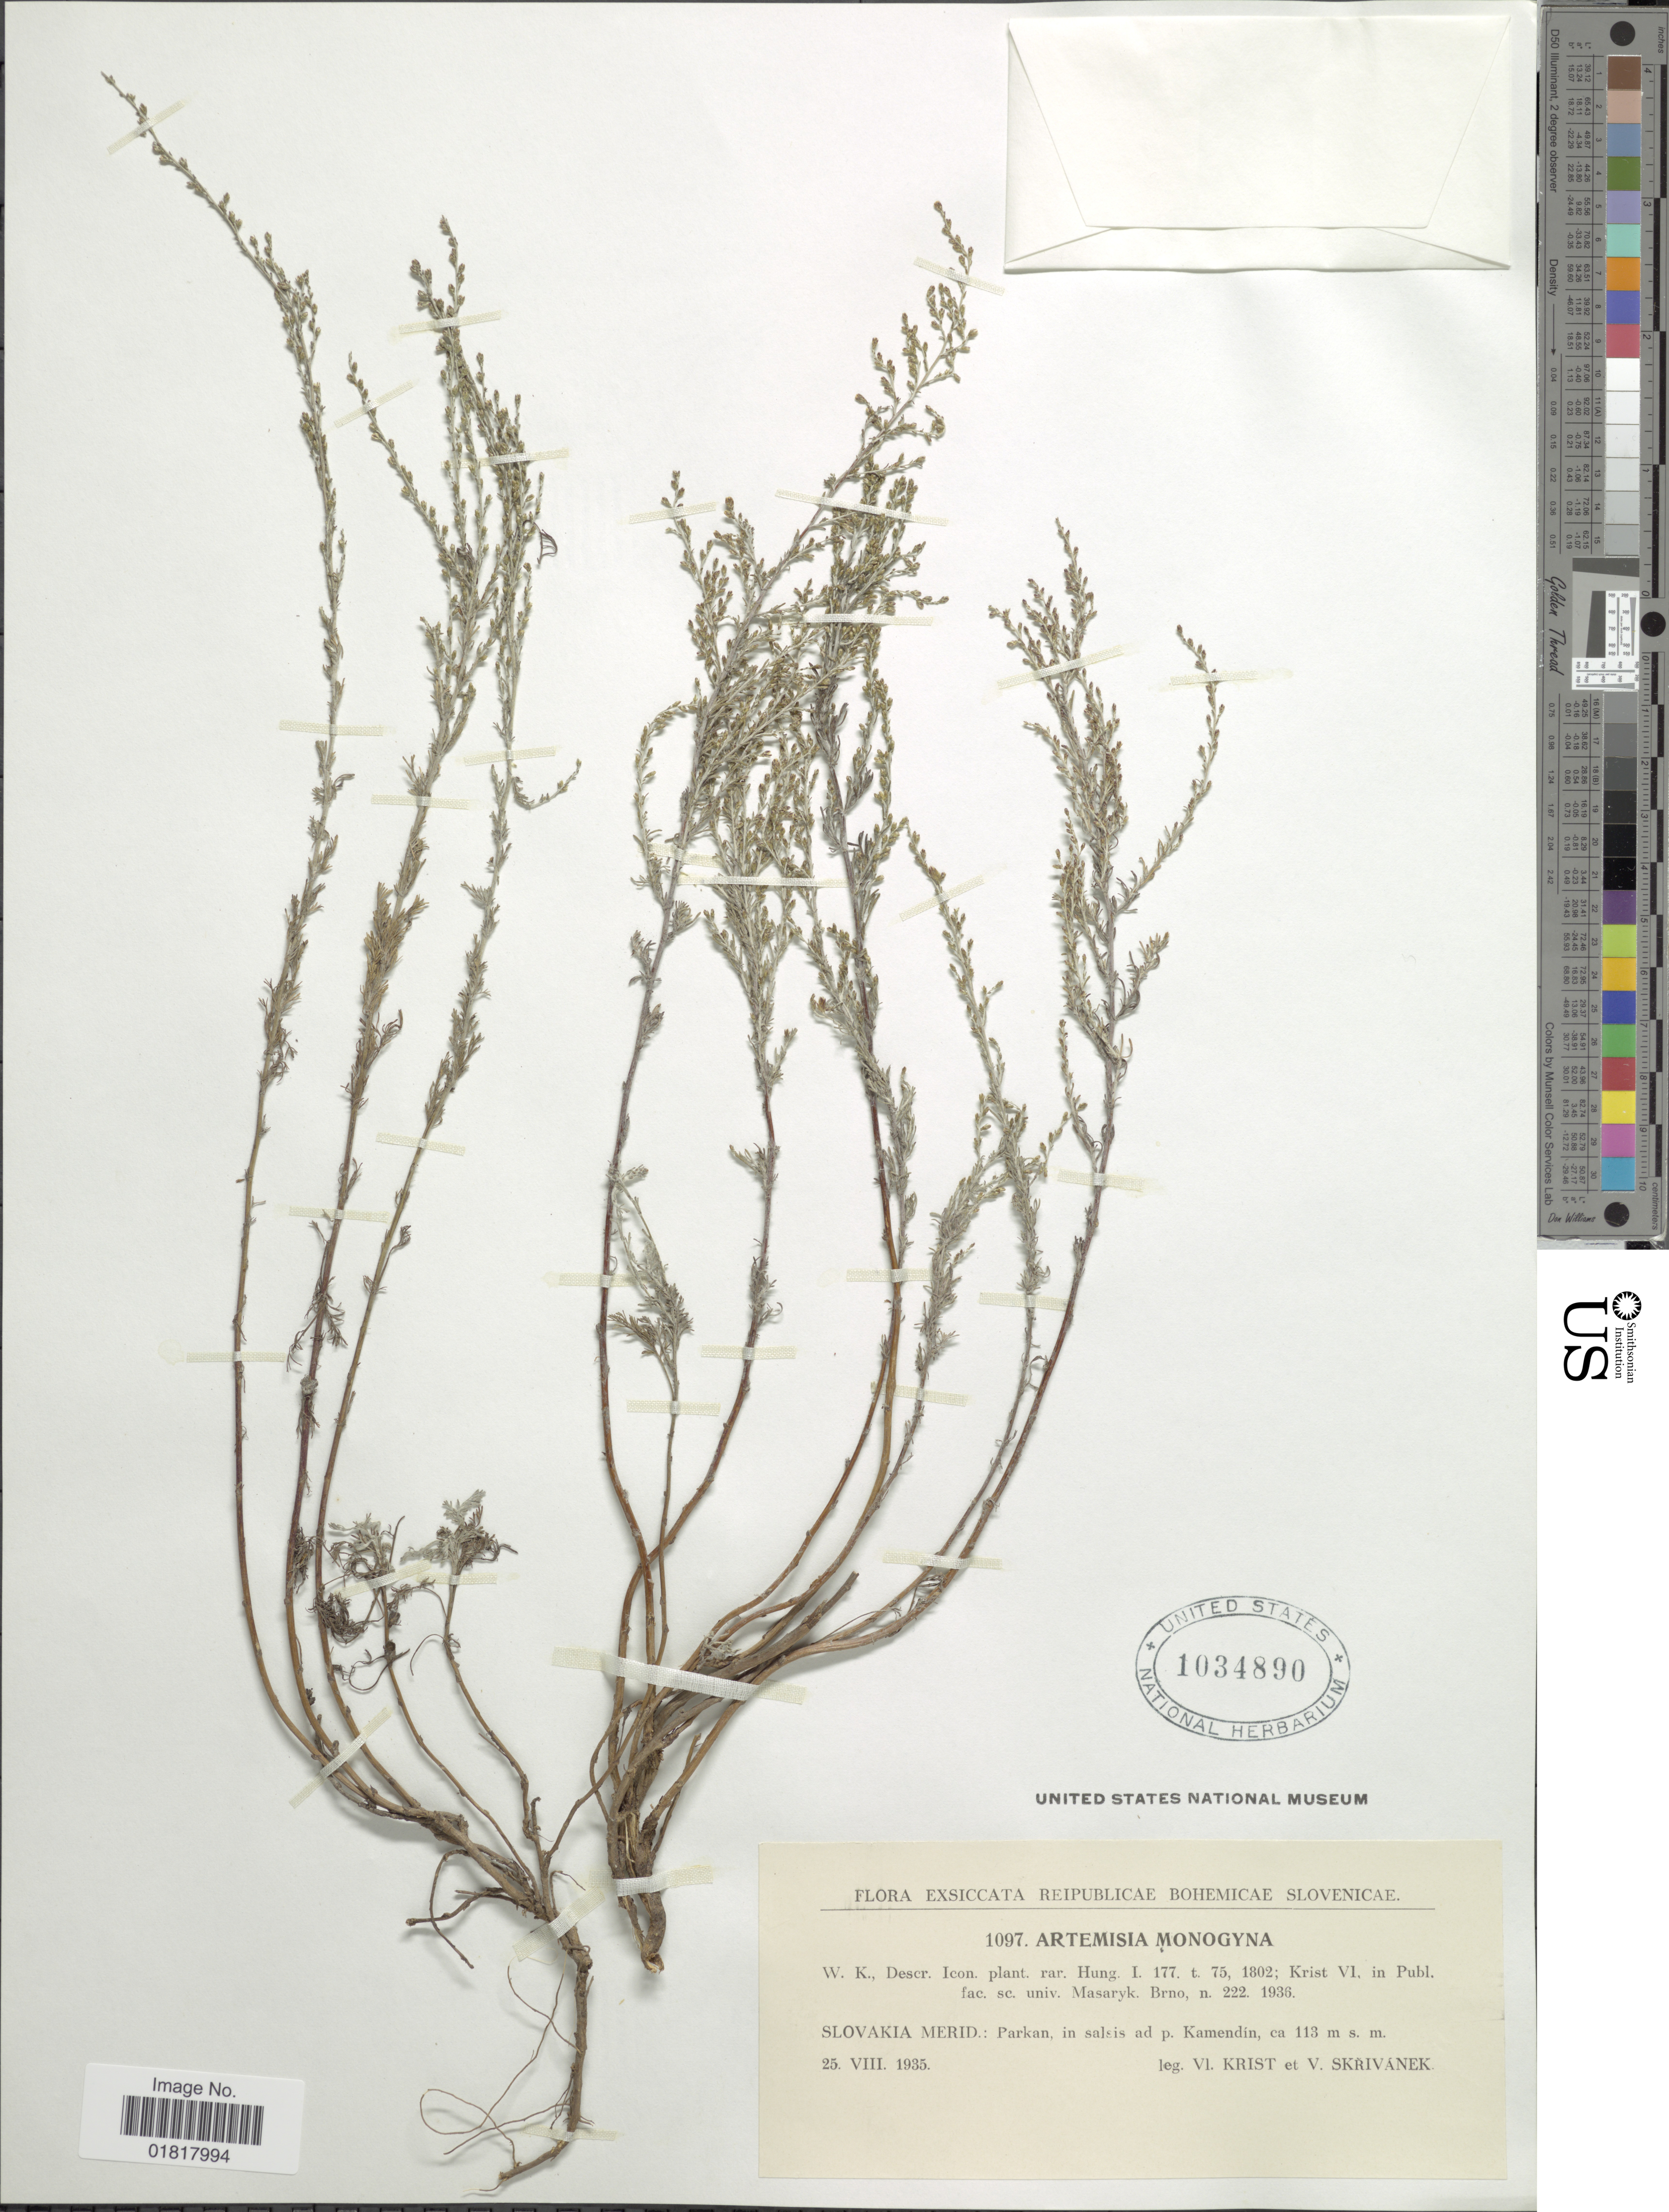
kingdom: Plantae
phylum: Tracheophyta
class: Magnoliopsida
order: Asterales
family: Asteraceae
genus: Artemisia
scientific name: Artemisia monogyna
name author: Poljakov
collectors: V. Krist & V. Skrivanek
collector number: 1097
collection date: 1935-08-25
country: Slovakia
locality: Reipublicae Bohemicae Slovenicae, Slovakia Merid: Parkan, in salsis ad p. Kamendin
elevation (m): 113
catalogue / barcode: US 1034890